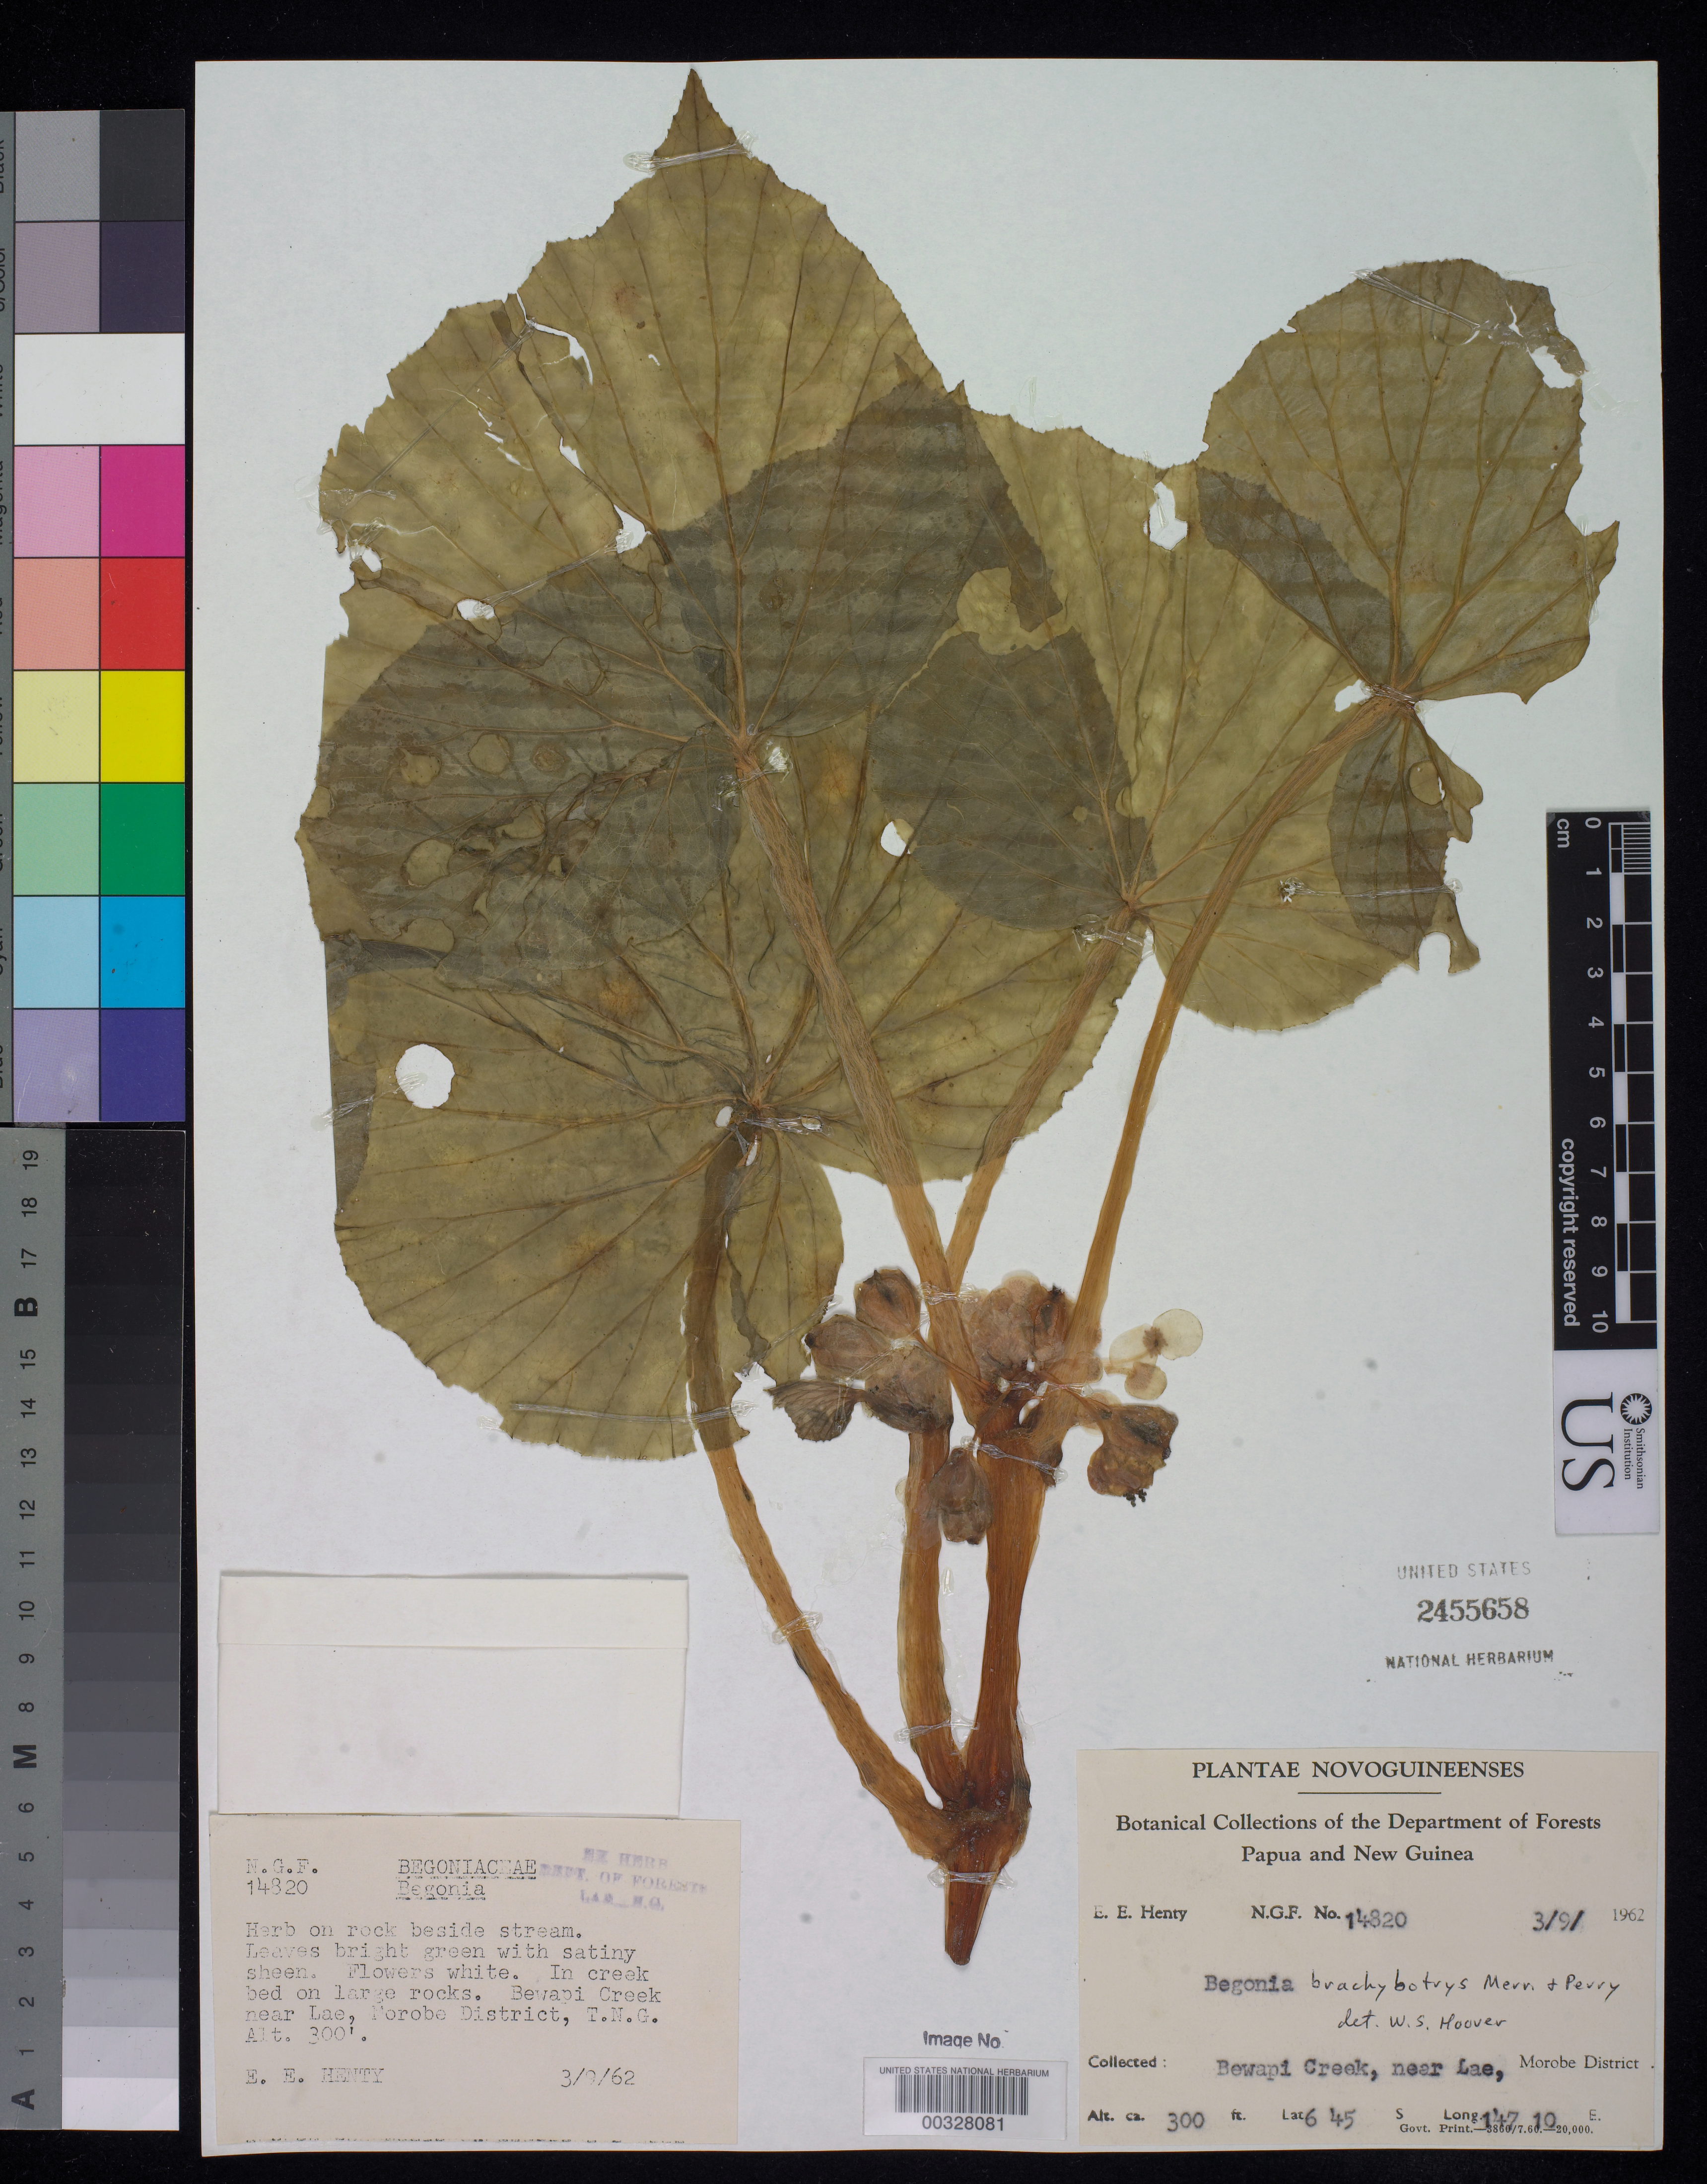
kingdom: Plantae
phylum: Tracheophyta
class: Magnoliopsida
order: Cucurbitales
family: Begoniaceae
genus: Begonia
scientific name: Begonia brachybotrys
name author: Merr. & L.M. Perry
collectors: E. Henry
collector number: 14820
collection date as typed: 03 Sep 1962 or 09 Mar 1962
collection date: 1962-03-09 or 1962-09-03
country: Papua New Guinea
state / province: Morobe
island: New Guinea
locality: Bewapi creek, near lae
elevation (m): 91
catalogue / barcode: US 2455658